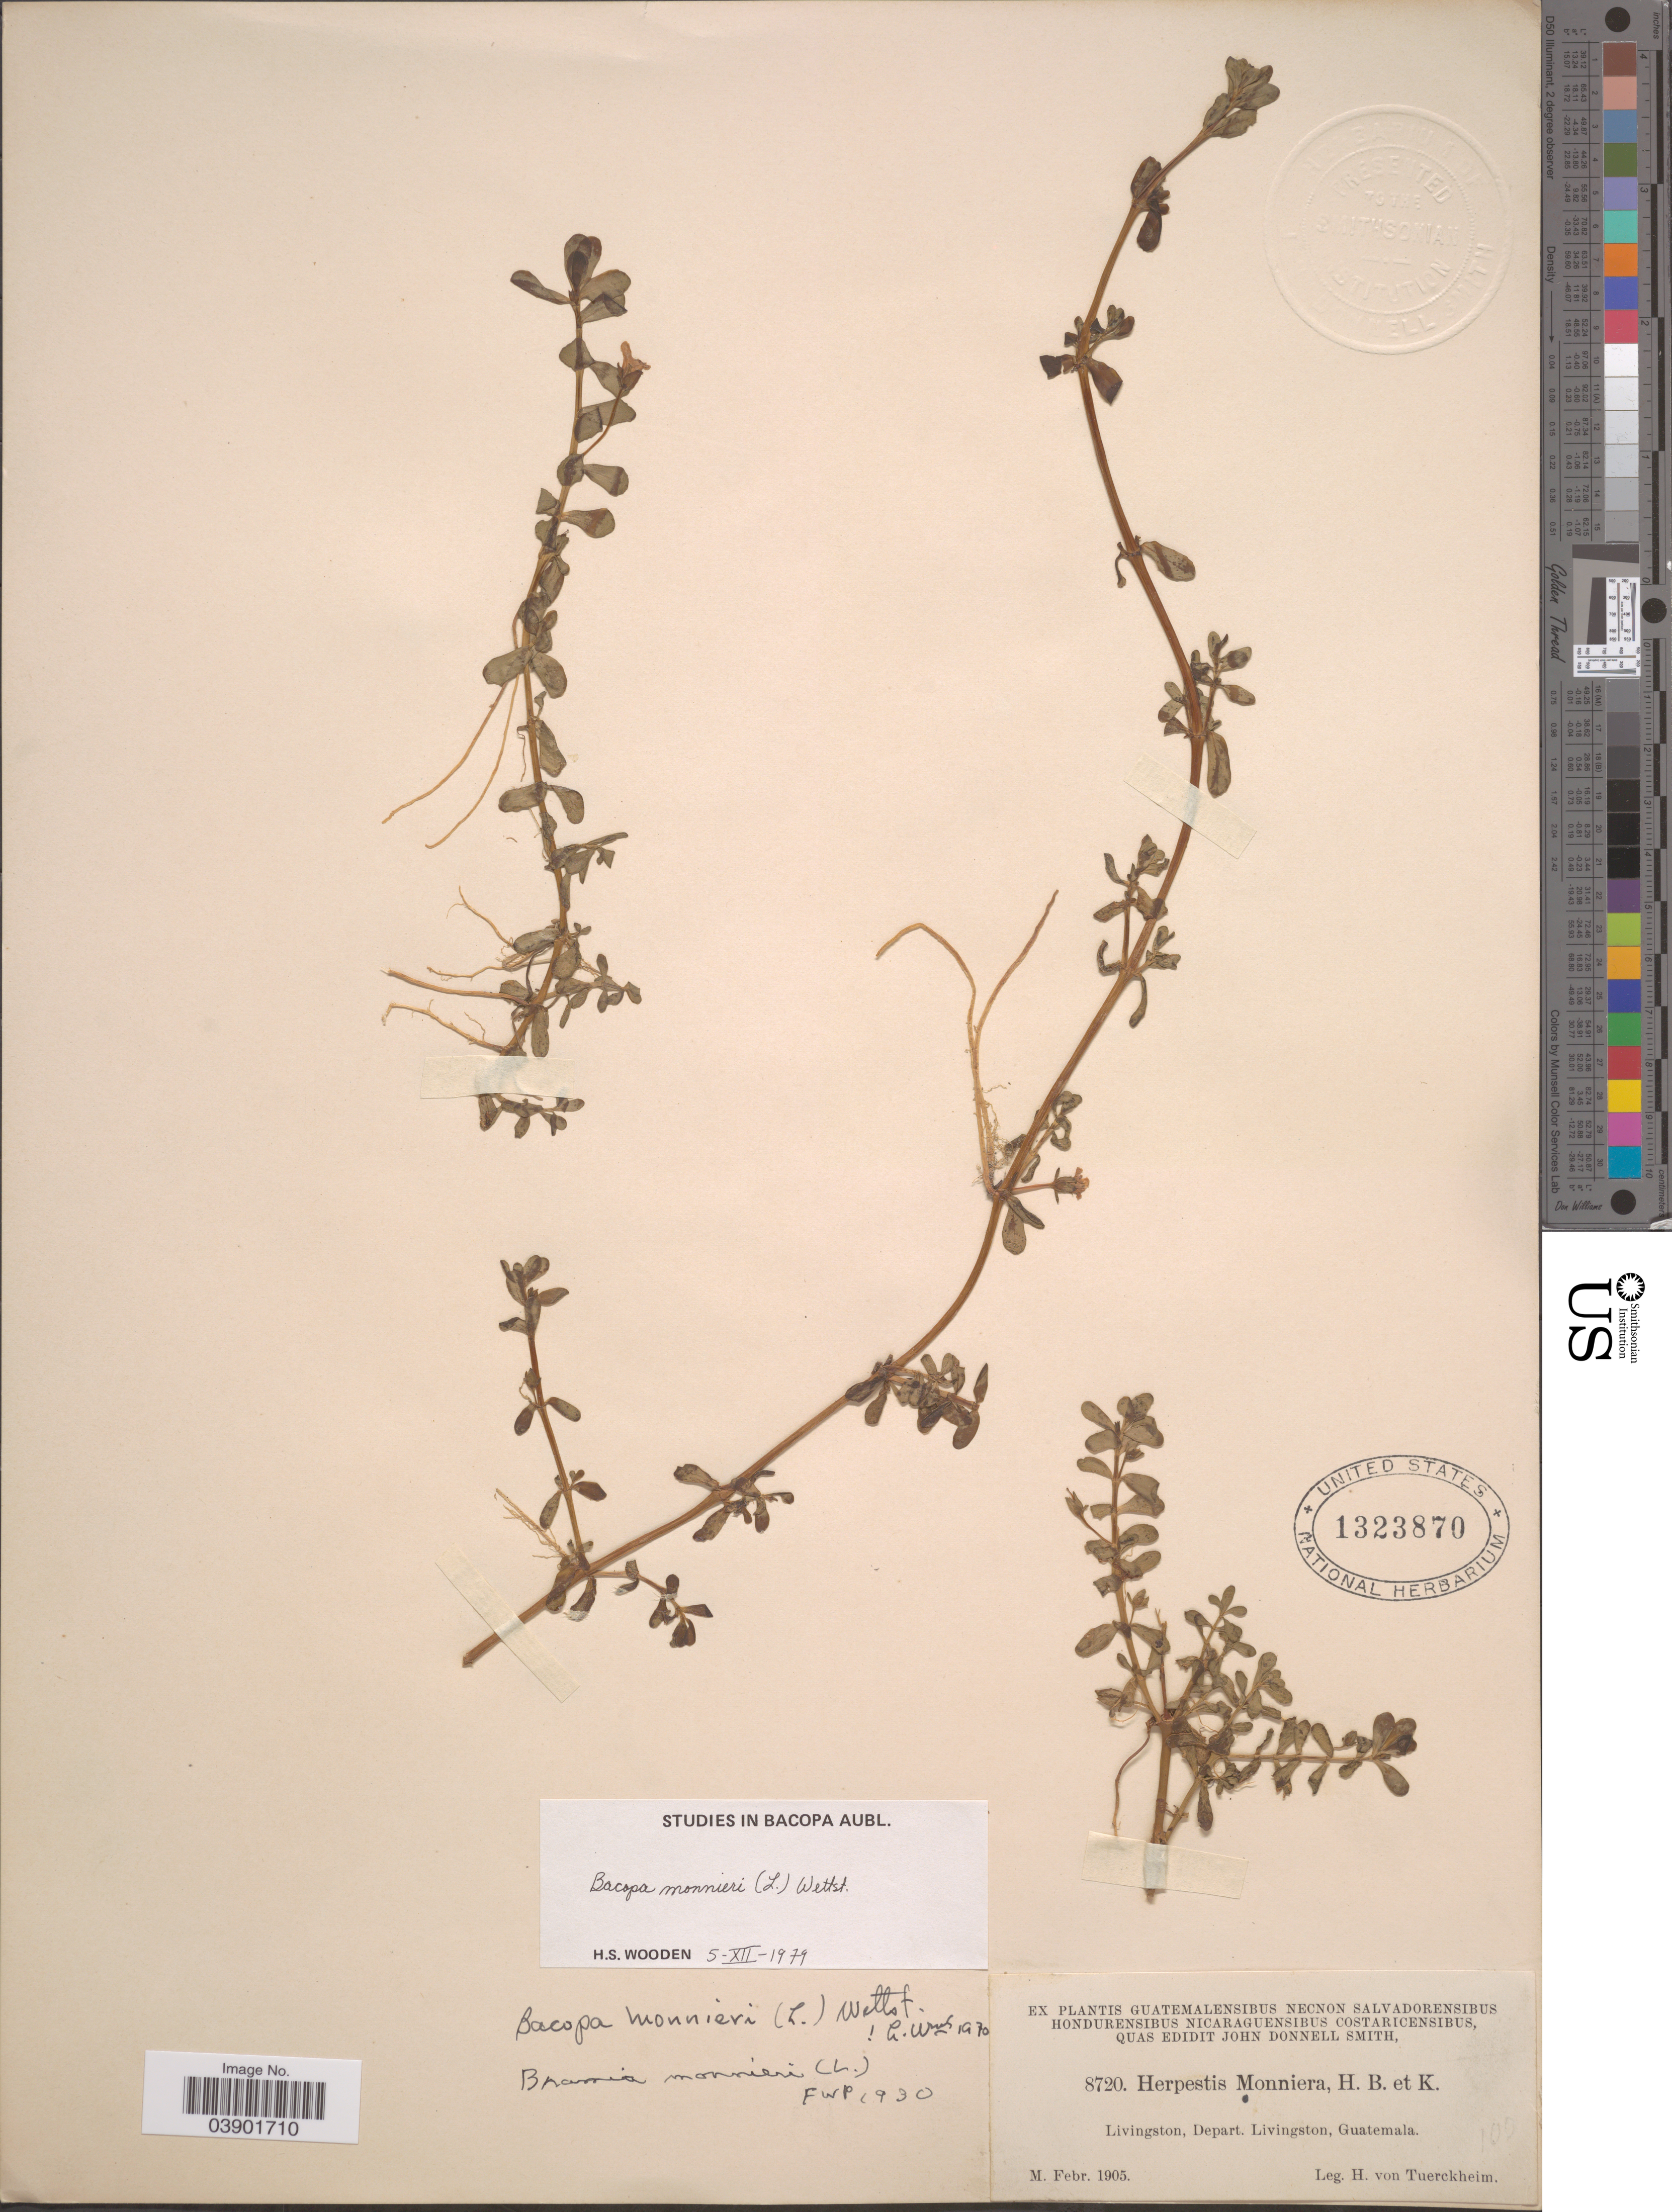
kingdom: Plantae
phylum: Tracheophyta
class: Magnoliopsida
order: Lamiales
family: Plantaginaceae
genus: Bacopa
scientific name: Bacopa monnieri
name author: (L.) Pennell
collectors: H. von Tuerckheim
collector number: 8720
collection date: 1905-02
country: Guatemala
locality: Livingston, Depart. Livingston.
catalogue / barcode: US 1323870